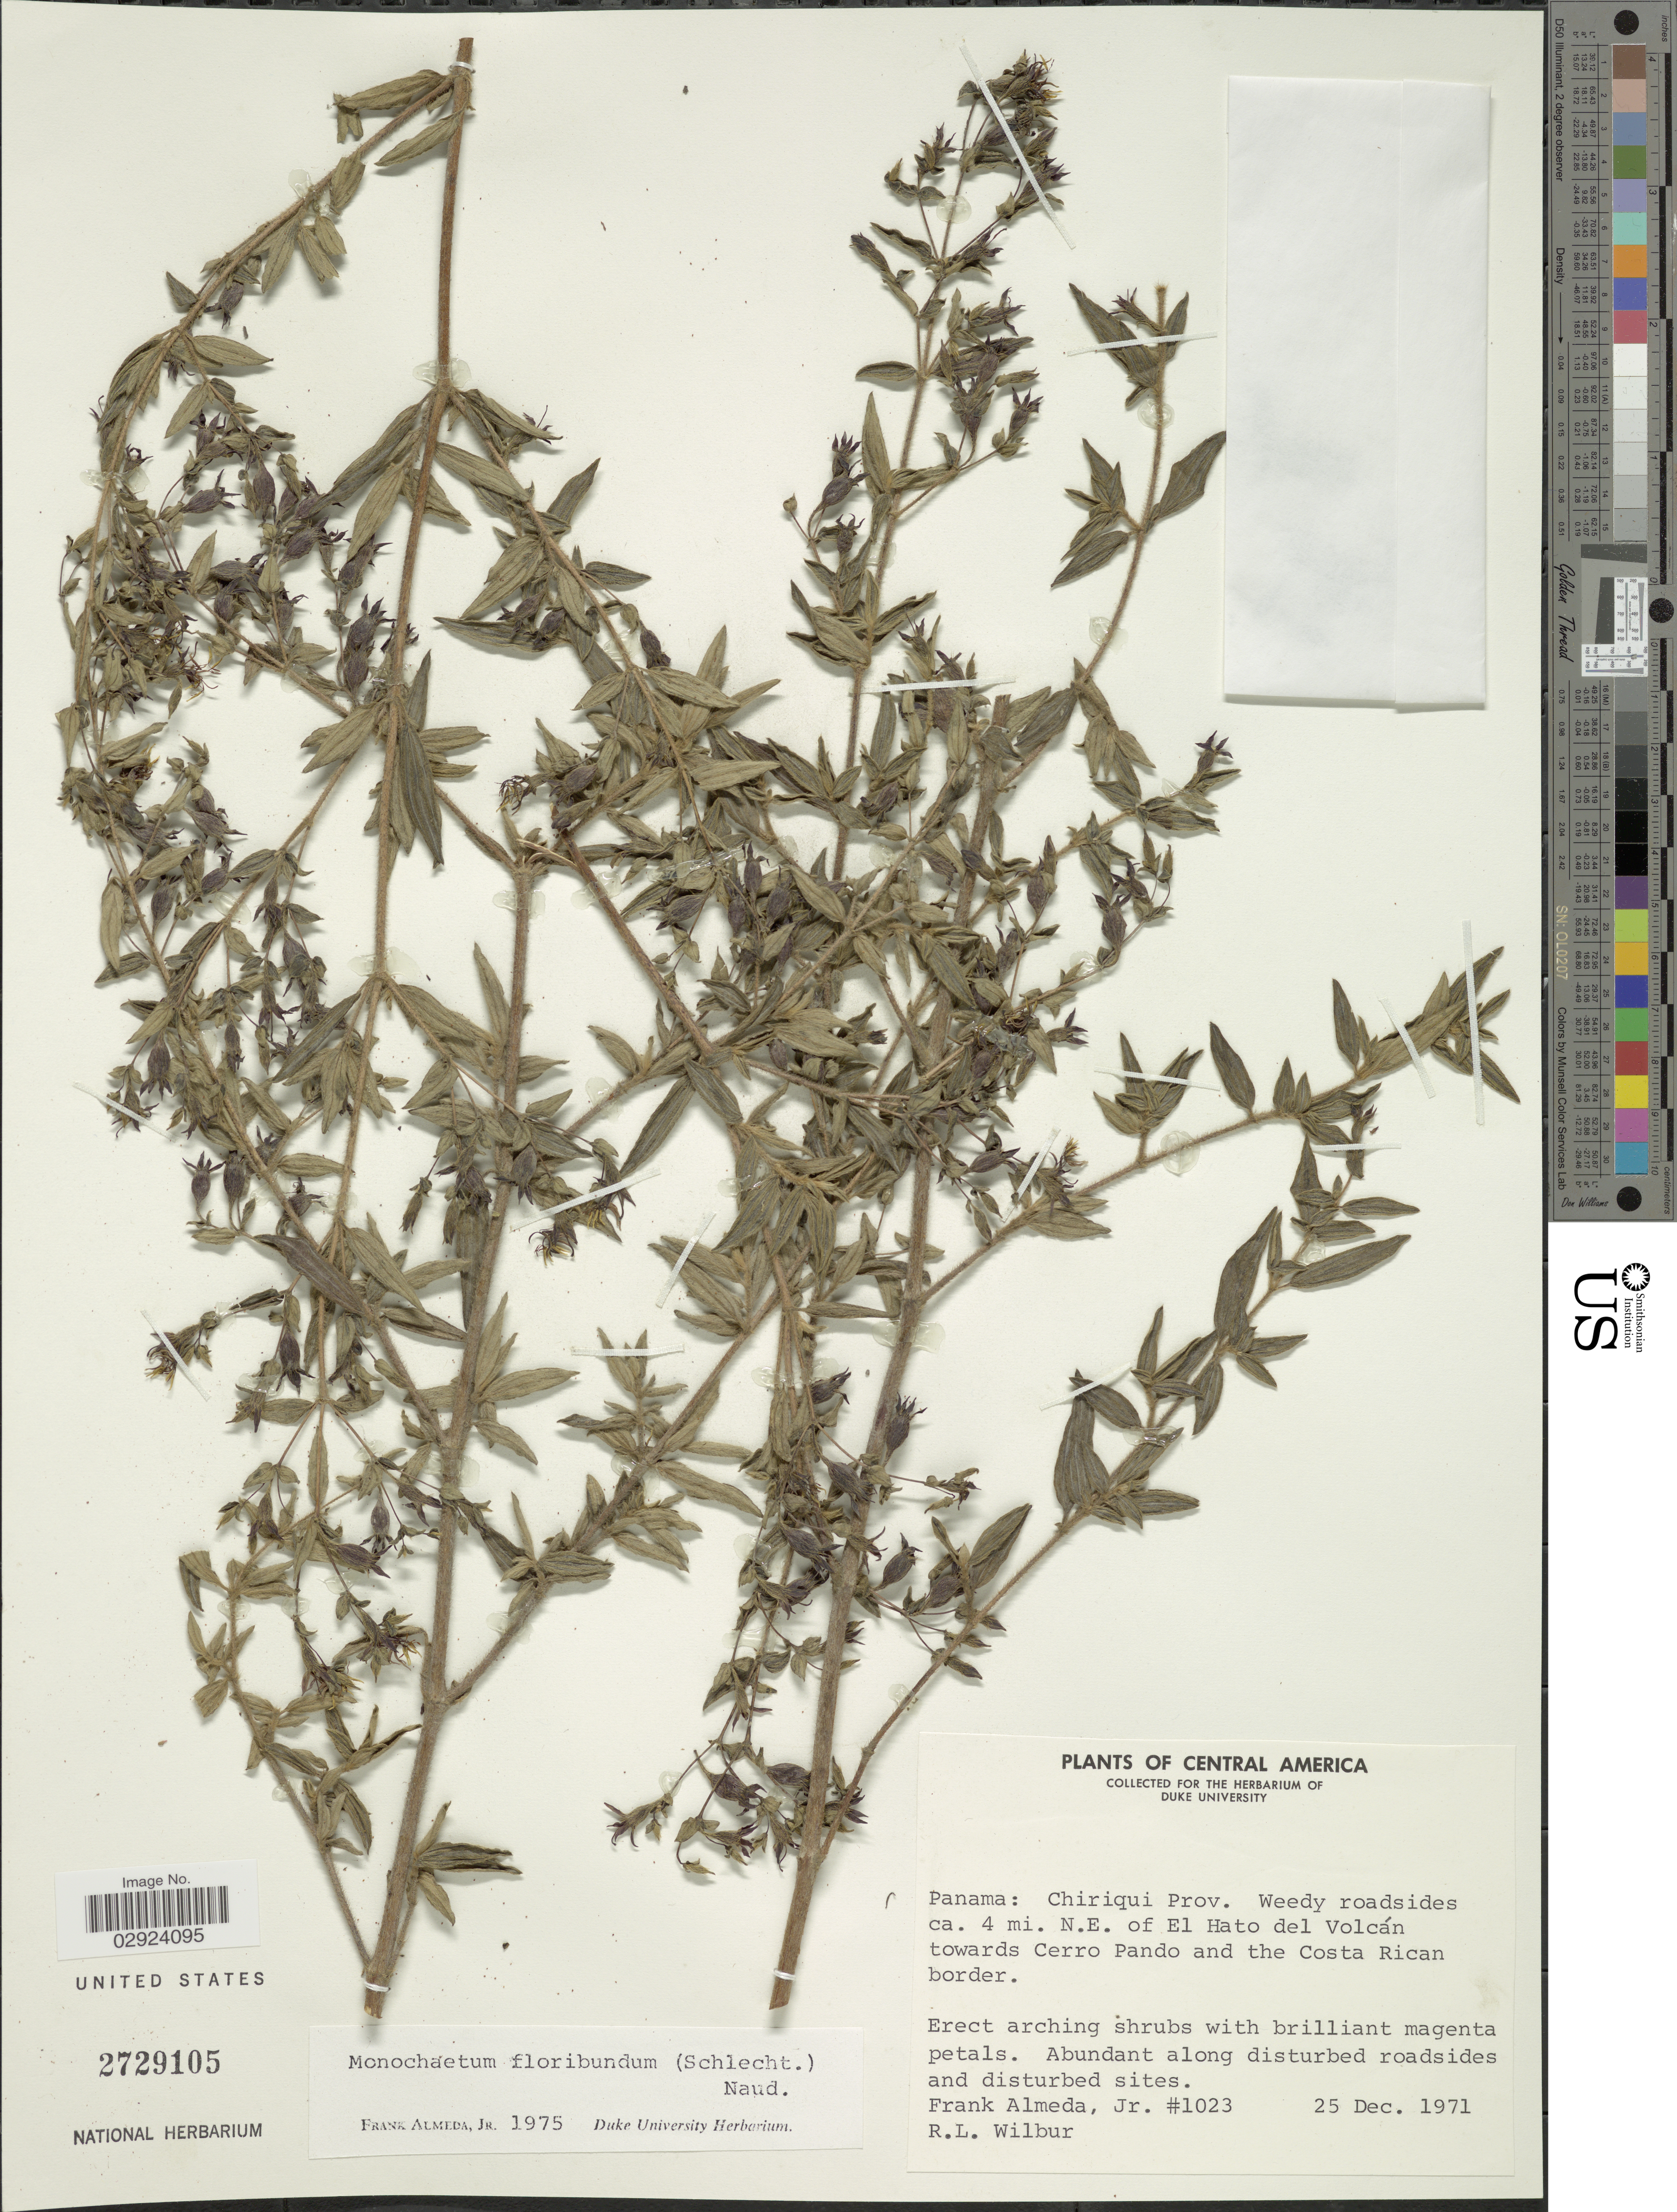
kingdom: Plantae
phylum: Tracheophyta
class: Magnoliopsida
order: Myrtales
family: Melastomataceae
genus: Monochaetum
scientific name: Monochaetum floribundum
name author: (Schltdl.) Naudin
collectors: F. Almeda & R. L. Wilbur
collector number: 1023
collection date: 1971-12-25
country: Panama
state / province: Chiriqui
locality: Weedy roadsides ca. 4 mi. N.E. of El Hato del Volcán towards Cerro Pando and the Costa Rican border.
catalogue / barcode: US 2729105